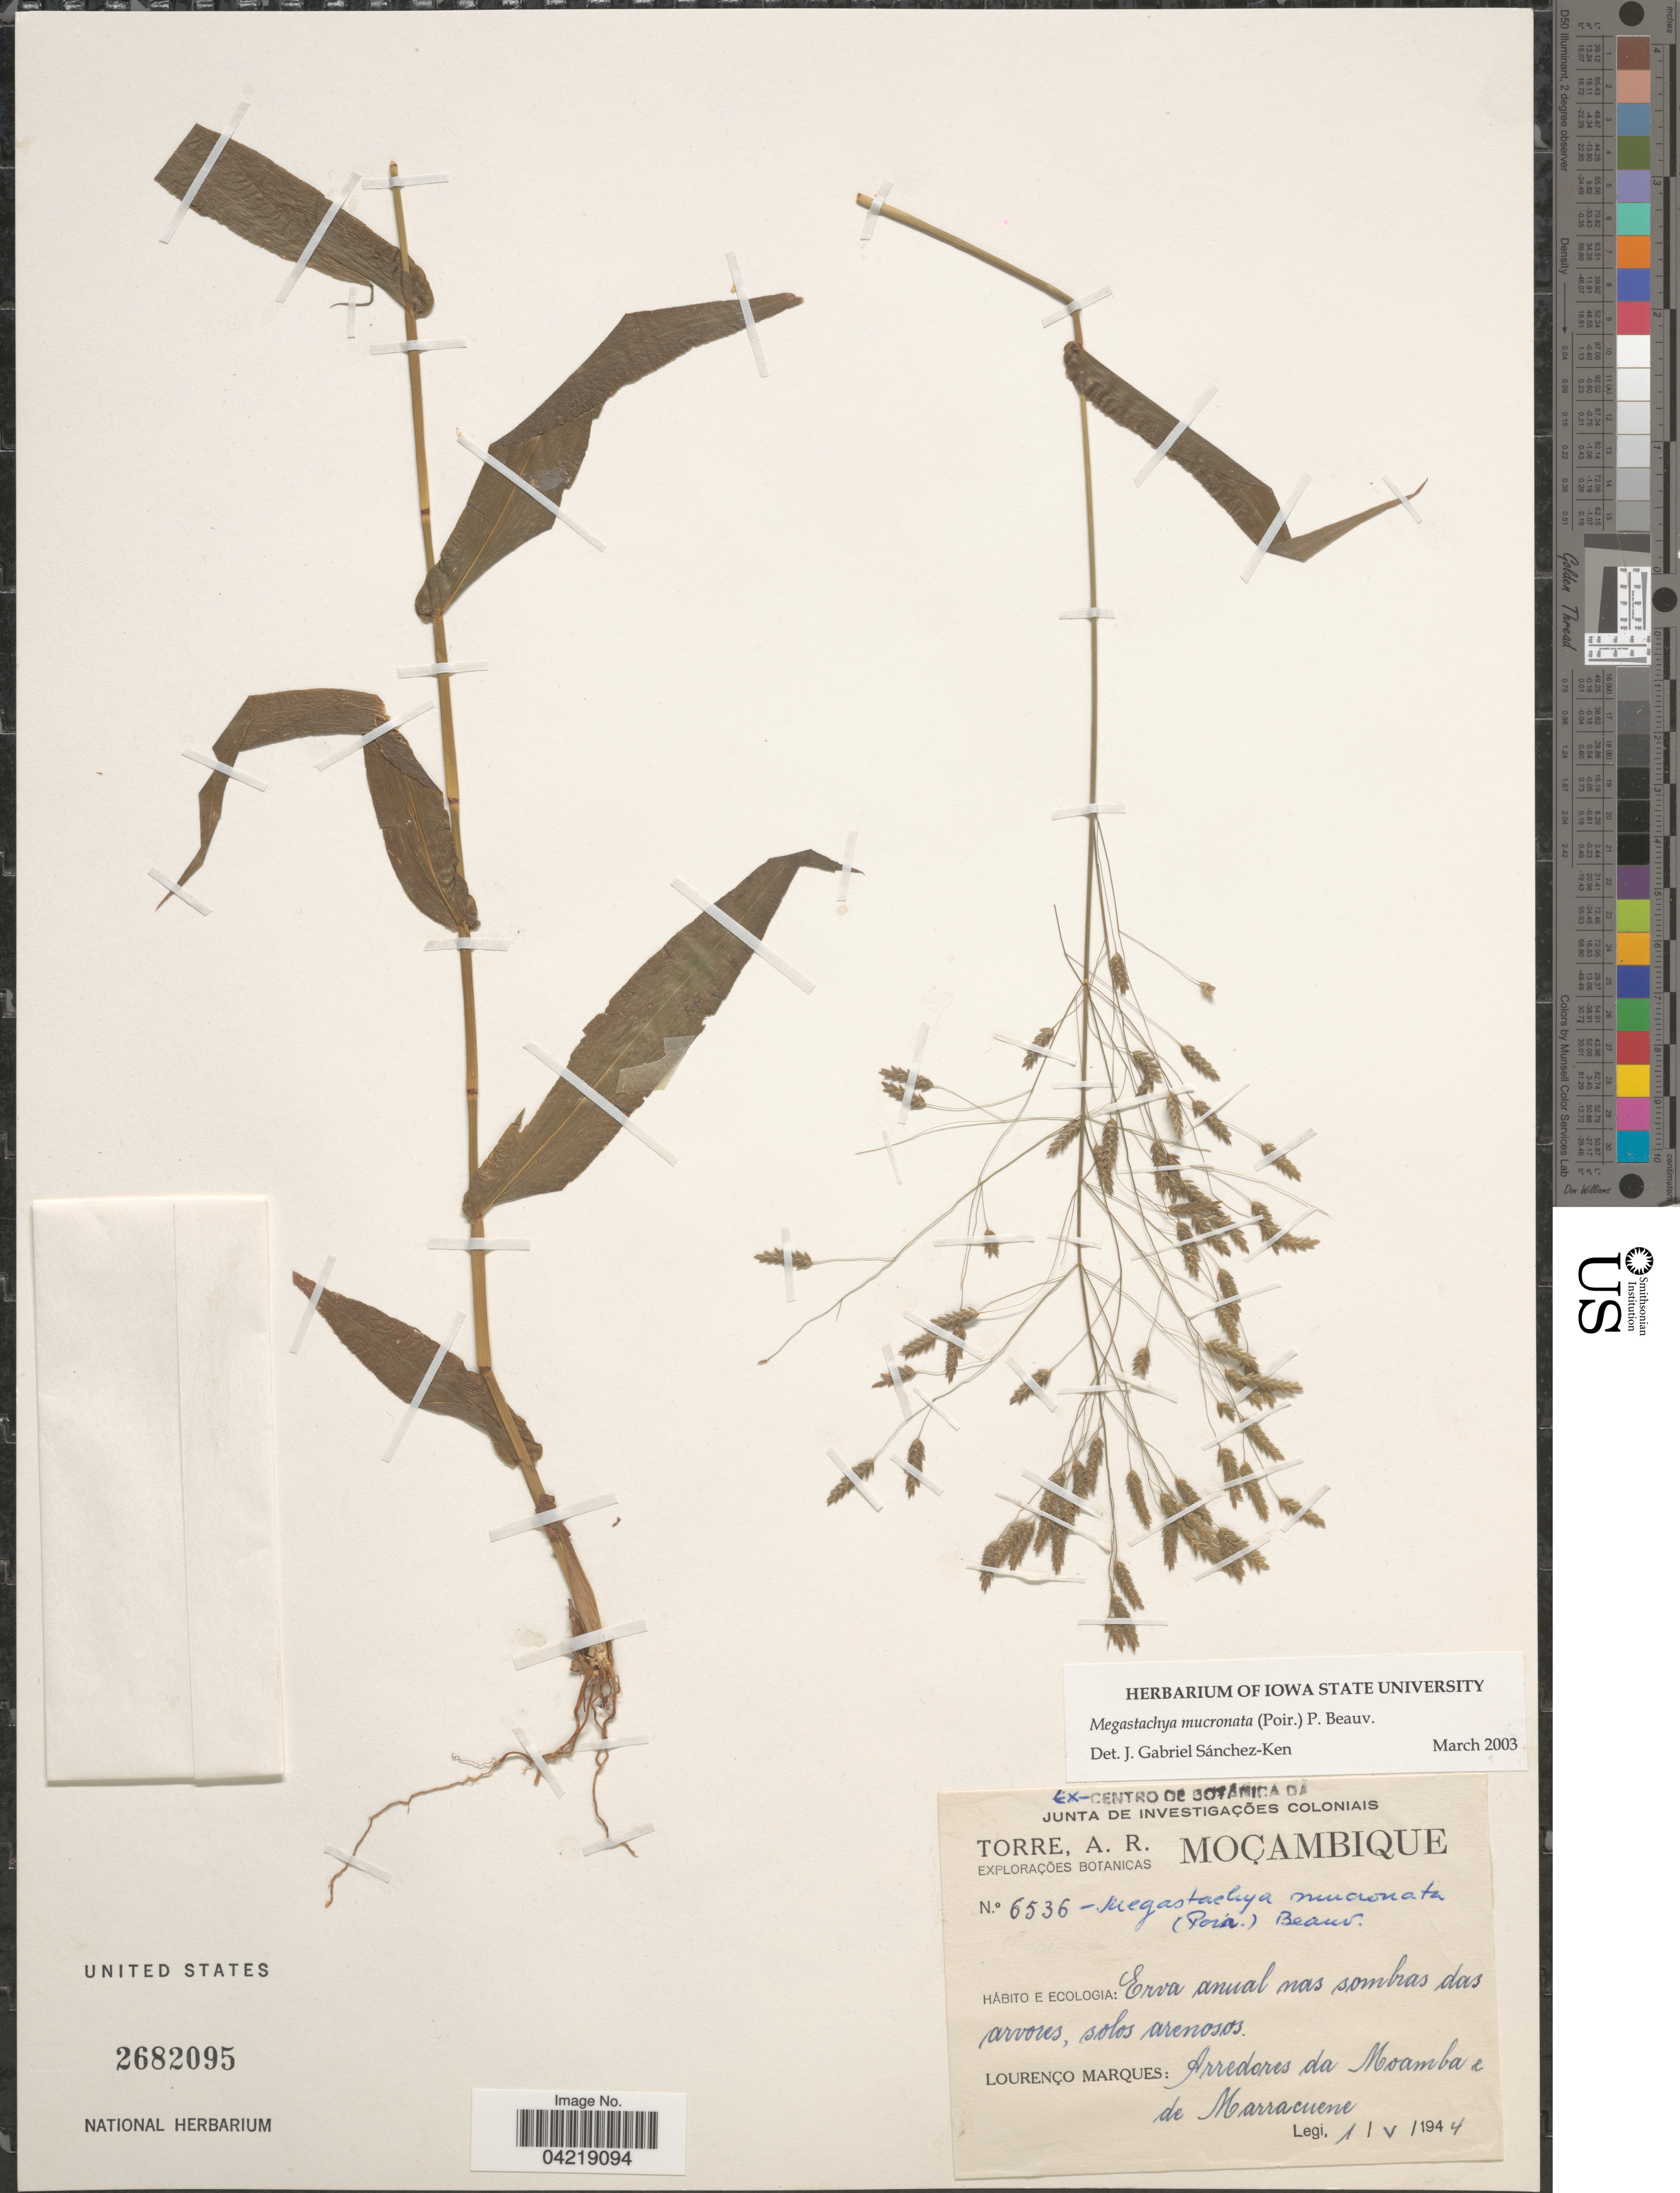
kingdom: Plantae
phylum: Tracheophyta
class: Liliopsida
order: Poales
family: Poaceae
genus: Megastachya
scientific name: Megastachya mucronata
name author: (Poir.) P. Beauv.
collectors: A. R. da Torre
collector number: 6536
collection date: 1944-05-01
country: Mozambique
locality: Moçambique. Erva anual nas sombras das arvores, solos arenosos. Arredores da Moamba e de Marracuene.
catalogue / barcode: US 2682095